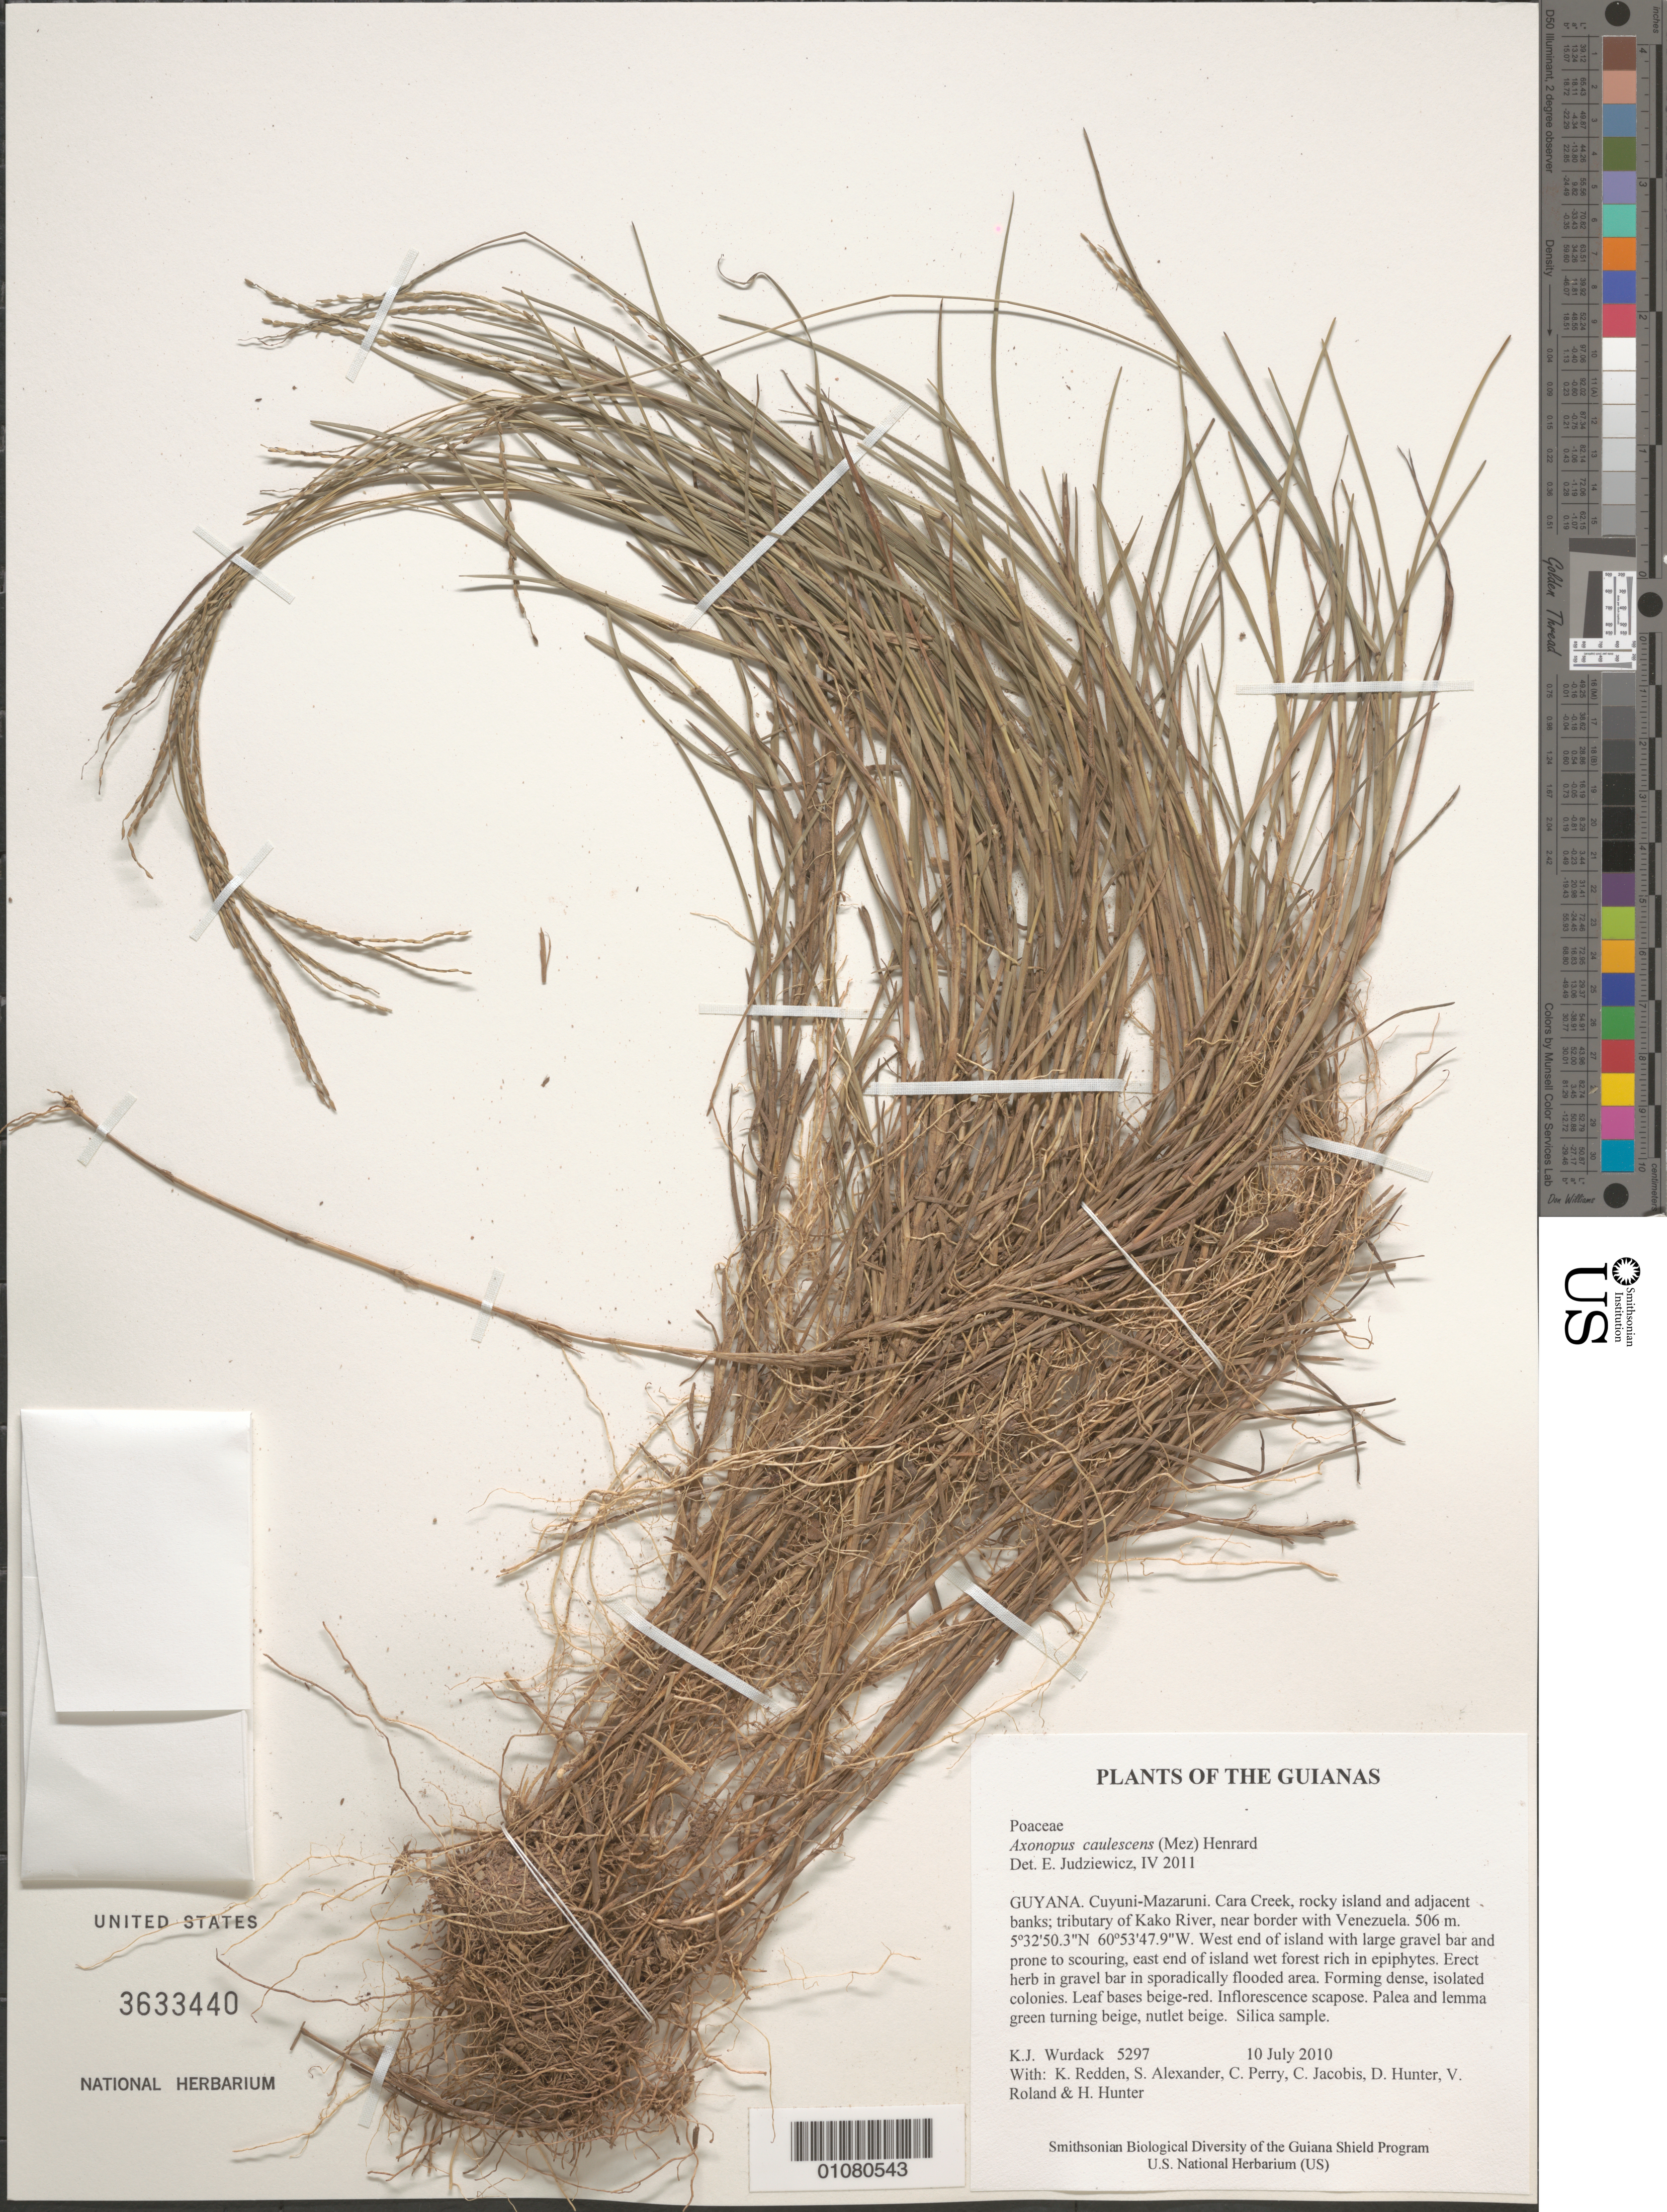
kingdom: Plantae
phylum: Tracheophyta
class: Liliopsida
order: Poales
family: Poaceae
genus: Axonopus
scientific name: Axonopus caulescens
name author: (Mez) Henrickson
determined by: Judziewicz, E. J.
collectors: K. Wurdack, K. M. Redden, S. N. Alexander, C. Perry, C. Jacobis, D. Hunter, V. Roland & H. Hunter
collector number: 5297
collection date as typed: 10 July 2010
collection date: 2010-07-10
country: Guyana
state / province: Cuyuni-Mazaruni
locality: Cara Creek, rocky island and adjacent banks; tributary of Kako River, near border with Venezuela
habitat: West end of island with large gravel bar and prone to scouring, east end of island wet forest rich in epiphytes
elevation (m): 506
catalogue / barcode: US 3633440